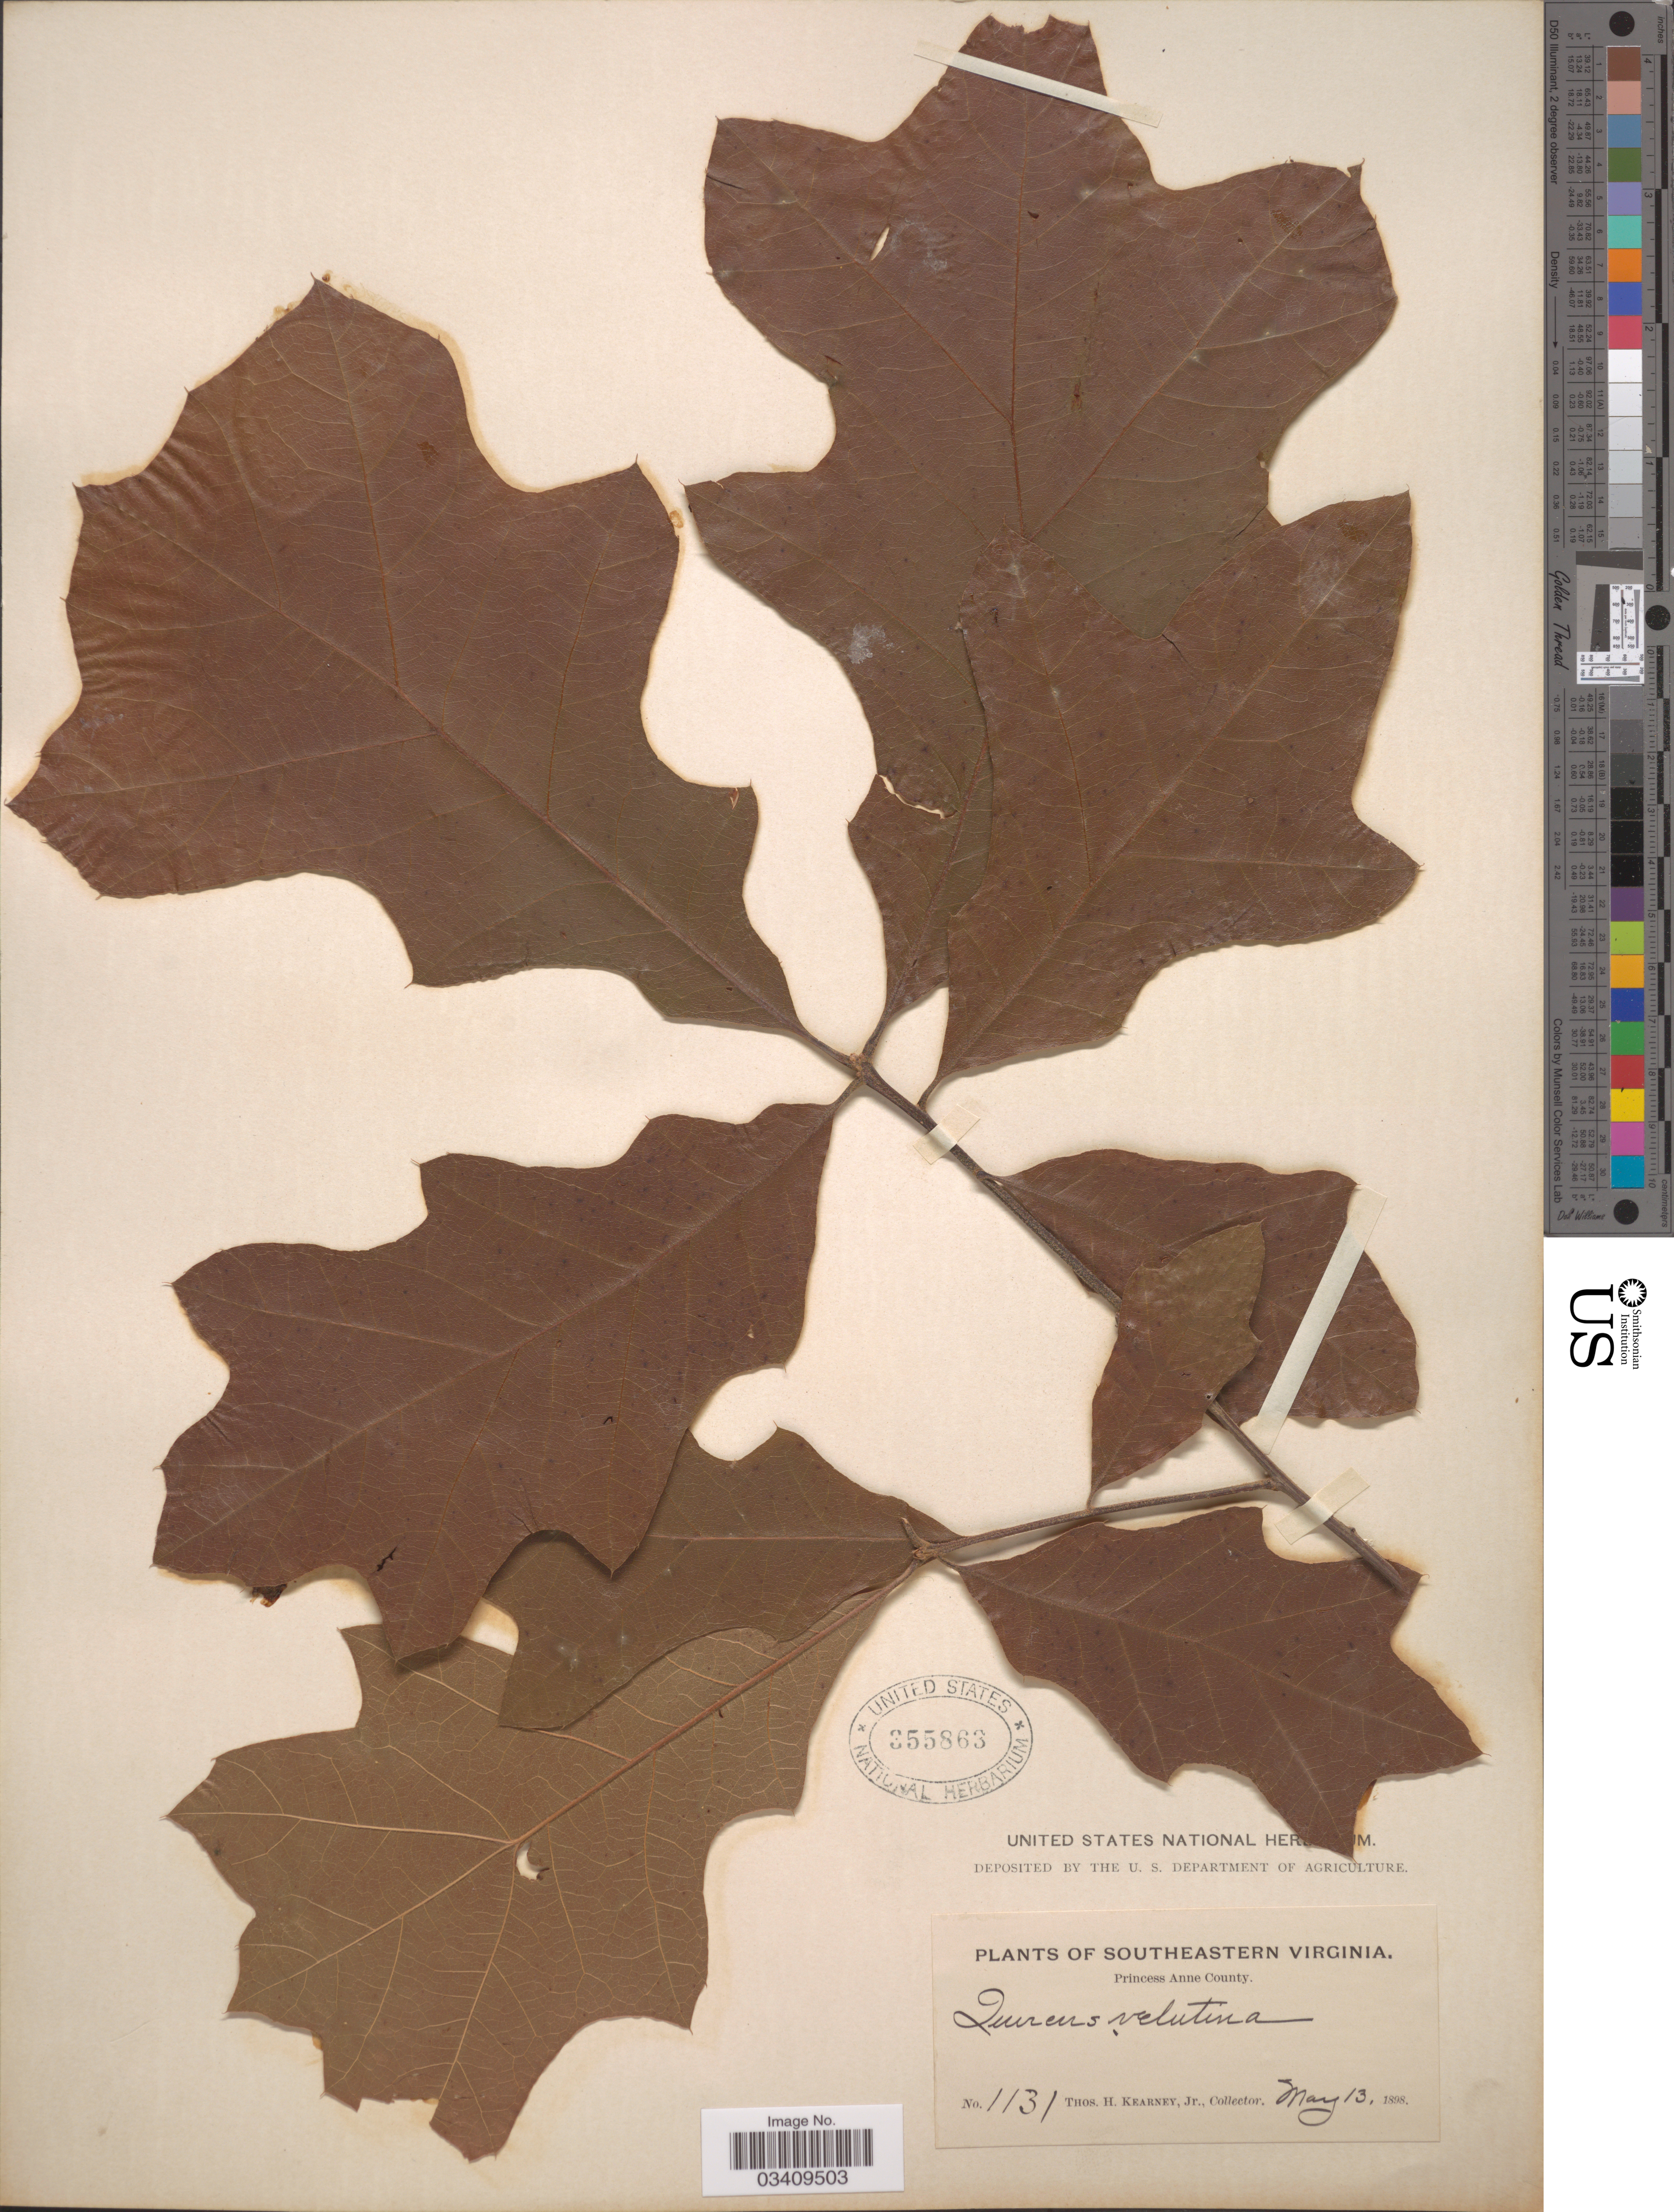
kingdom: Plantae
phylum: Tracheophyta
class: Magnoliopsida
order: Fagales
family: Fagaceae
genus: Quercus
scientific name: Quercus velutina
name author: Lam.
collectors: T. H. Kearney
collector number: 1131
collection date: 1898-05-13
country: United States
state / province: Virginia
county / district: City of Virginia Beach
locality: Southeastern Virginia. Princess Anne County.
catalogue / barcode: US 355863